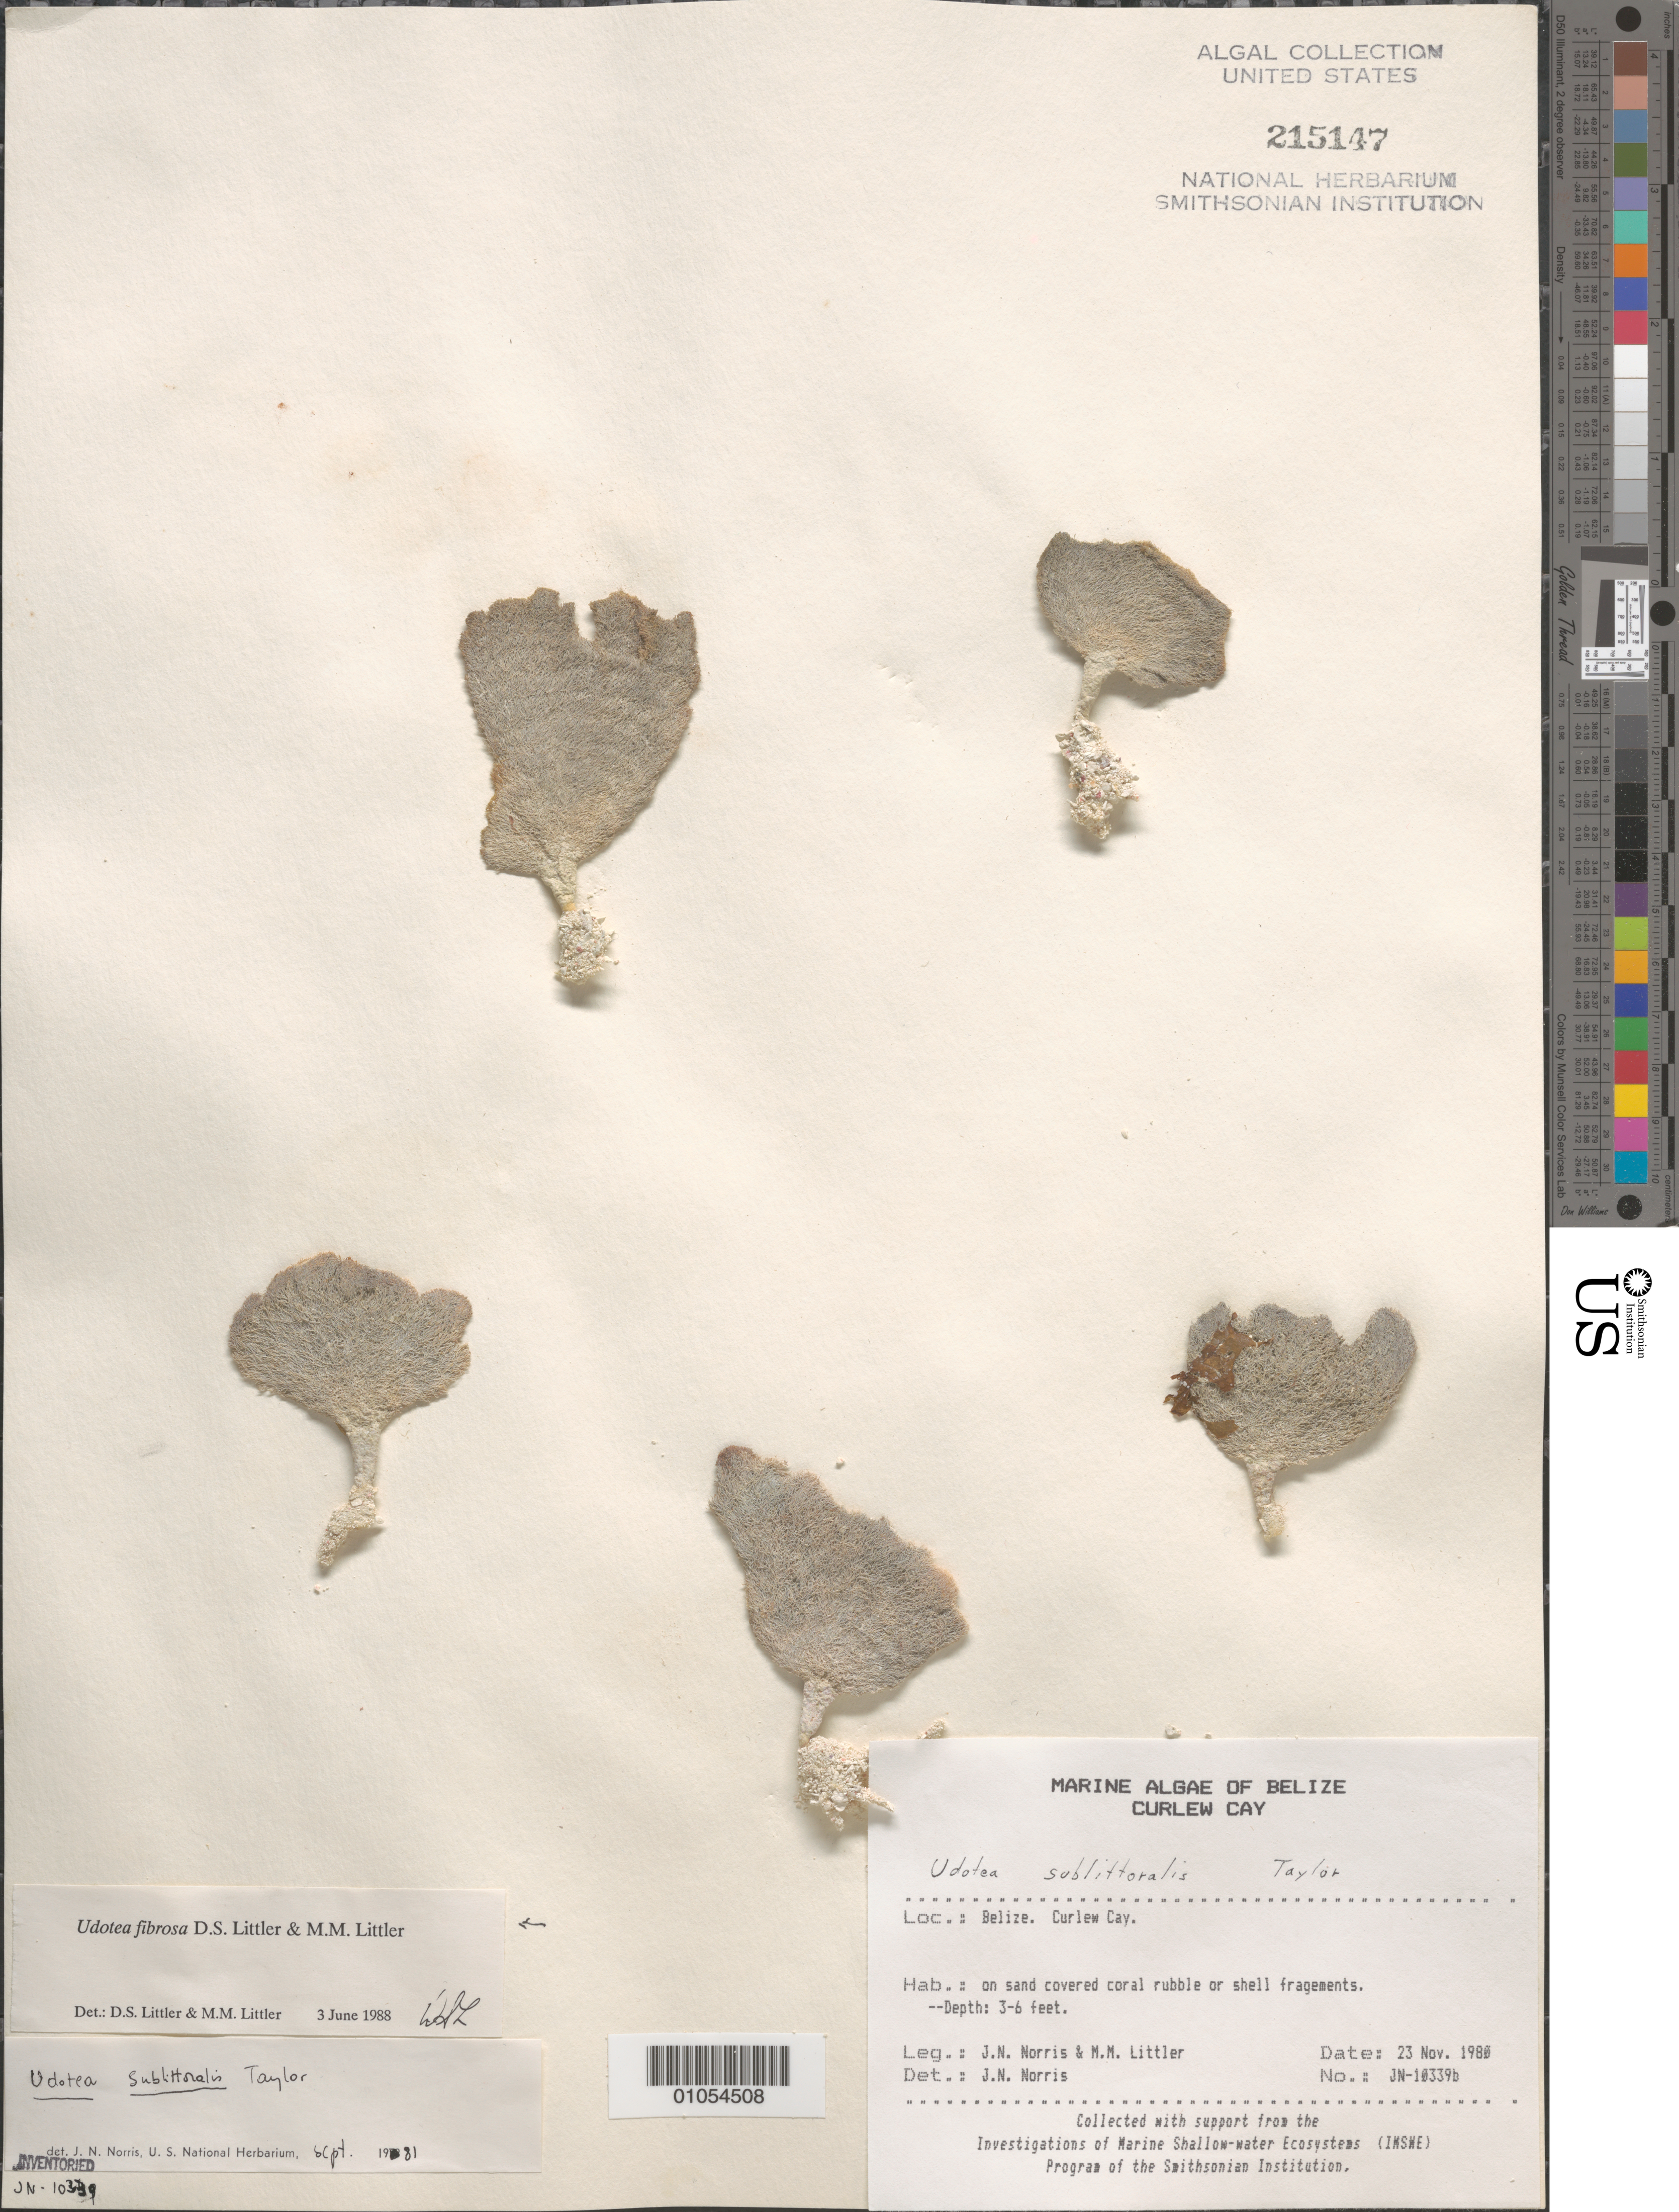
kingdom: Plantae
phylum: Chlorophyta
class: Ulvophyceae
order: Bryopsidales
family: Udoteaceae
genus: Udotea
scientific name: Udotea fibrosa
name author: D.S. Littler & Littler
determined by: Littler, D. S.; Littler, M. M.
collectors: J. N. Norris & M. M. Littler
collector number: JN-10339B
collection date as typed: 23 Nov 1980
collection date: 1980-11-23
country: Belize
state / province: Stann Creek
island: Curlew Cay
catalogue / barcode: US 215147